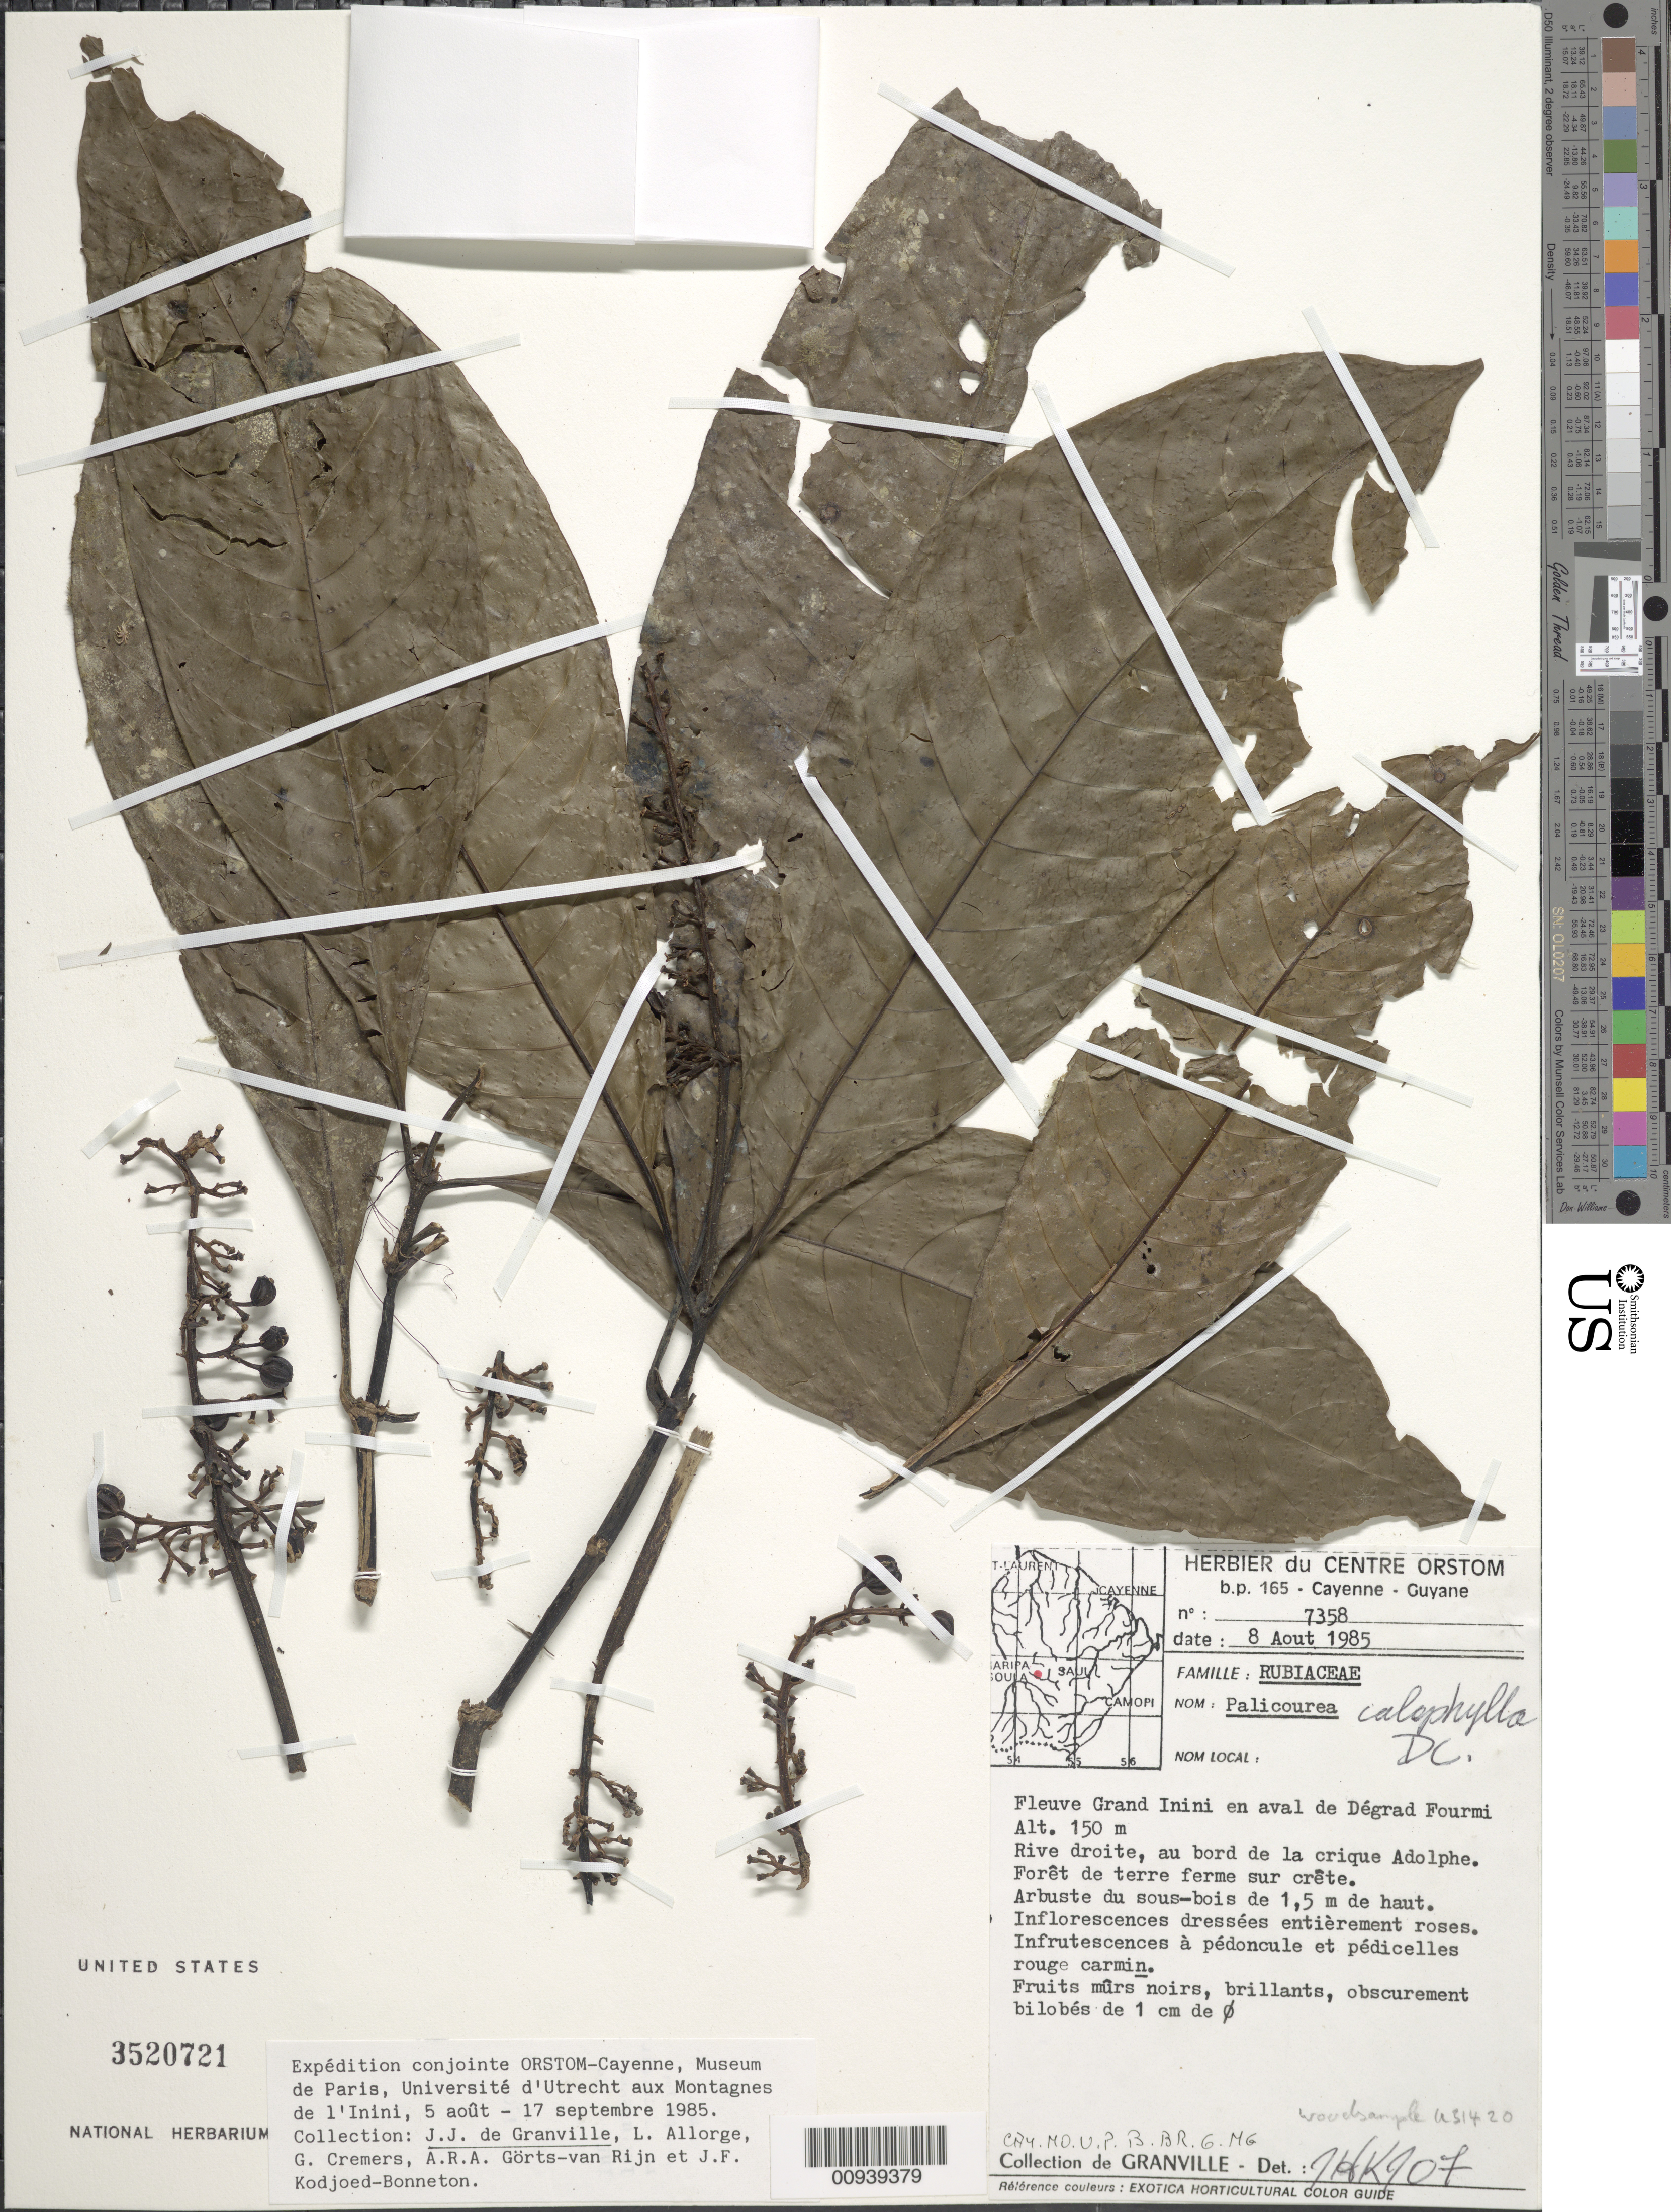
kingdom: Plantae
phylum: Tracheophyta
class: Magnoliopsida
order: Gentianales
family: Rubiaceae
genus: Palicourea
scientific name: Palicourea calophylla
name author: DC.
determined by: Kirkbride, J. H.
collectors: J.-J. de Granville, L. Allorge, G. Cremers, A. .R. A. Görts-van Rijn & J. Kodjoed-Bonneton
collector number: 7358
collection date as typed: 8-Aug-85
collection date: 1985-08-08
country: French Guiana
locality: Fleuve Grand Inini, en aval de Dégrad Fourmi; rive droite, au bord de la crique Adolphe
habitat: Foret de terre ferme sur crete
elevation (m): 150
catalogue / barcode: US 3520721